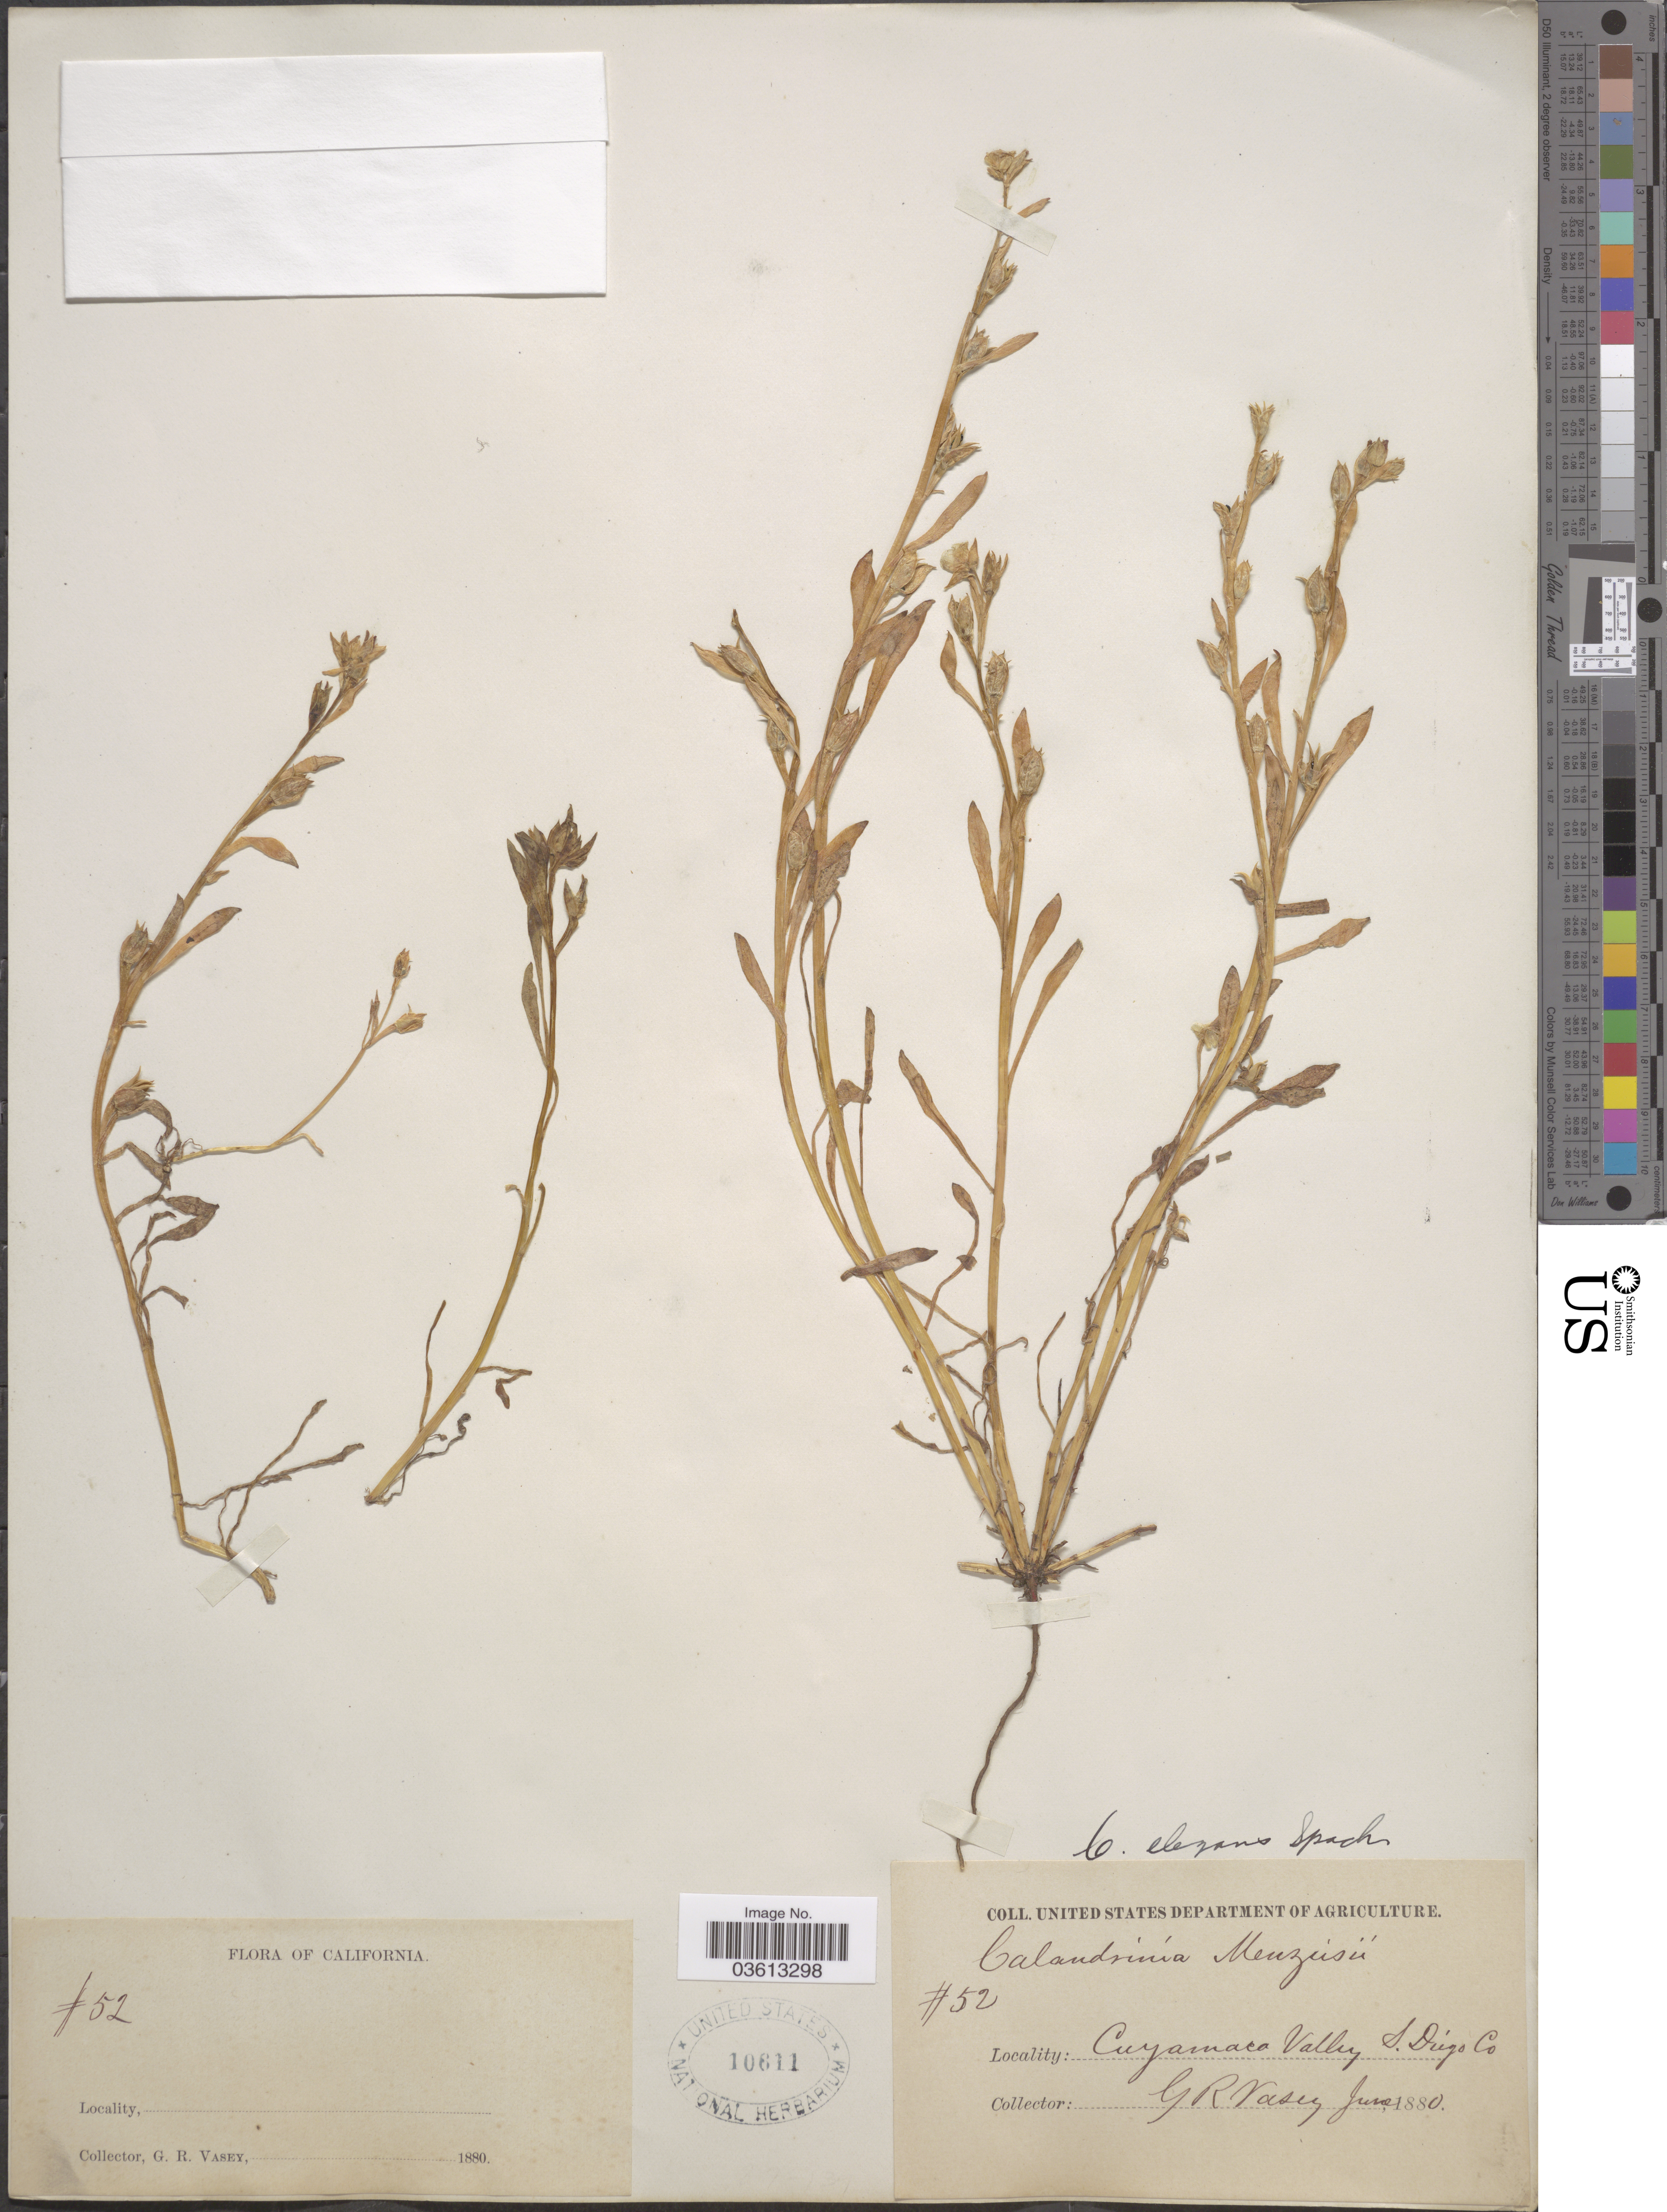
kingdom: Plantae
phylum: Tracheophyta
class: Magnoliopsida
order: Caryophyllales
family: Montiaceae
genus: Calandrinia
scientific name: Calandrinia ciliata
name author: (Ruiz & Pav.) DC.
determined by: Strong, Mark T., (BOT), Smithsonian Institution - National Museum of Natural History (UNITED STATES)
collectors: G. R. Vasey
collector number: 52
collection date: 1880-06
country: United States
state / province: California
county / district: San Diego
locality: Cuyamaca Valley. S. Diego Co.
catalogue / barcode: US 10611